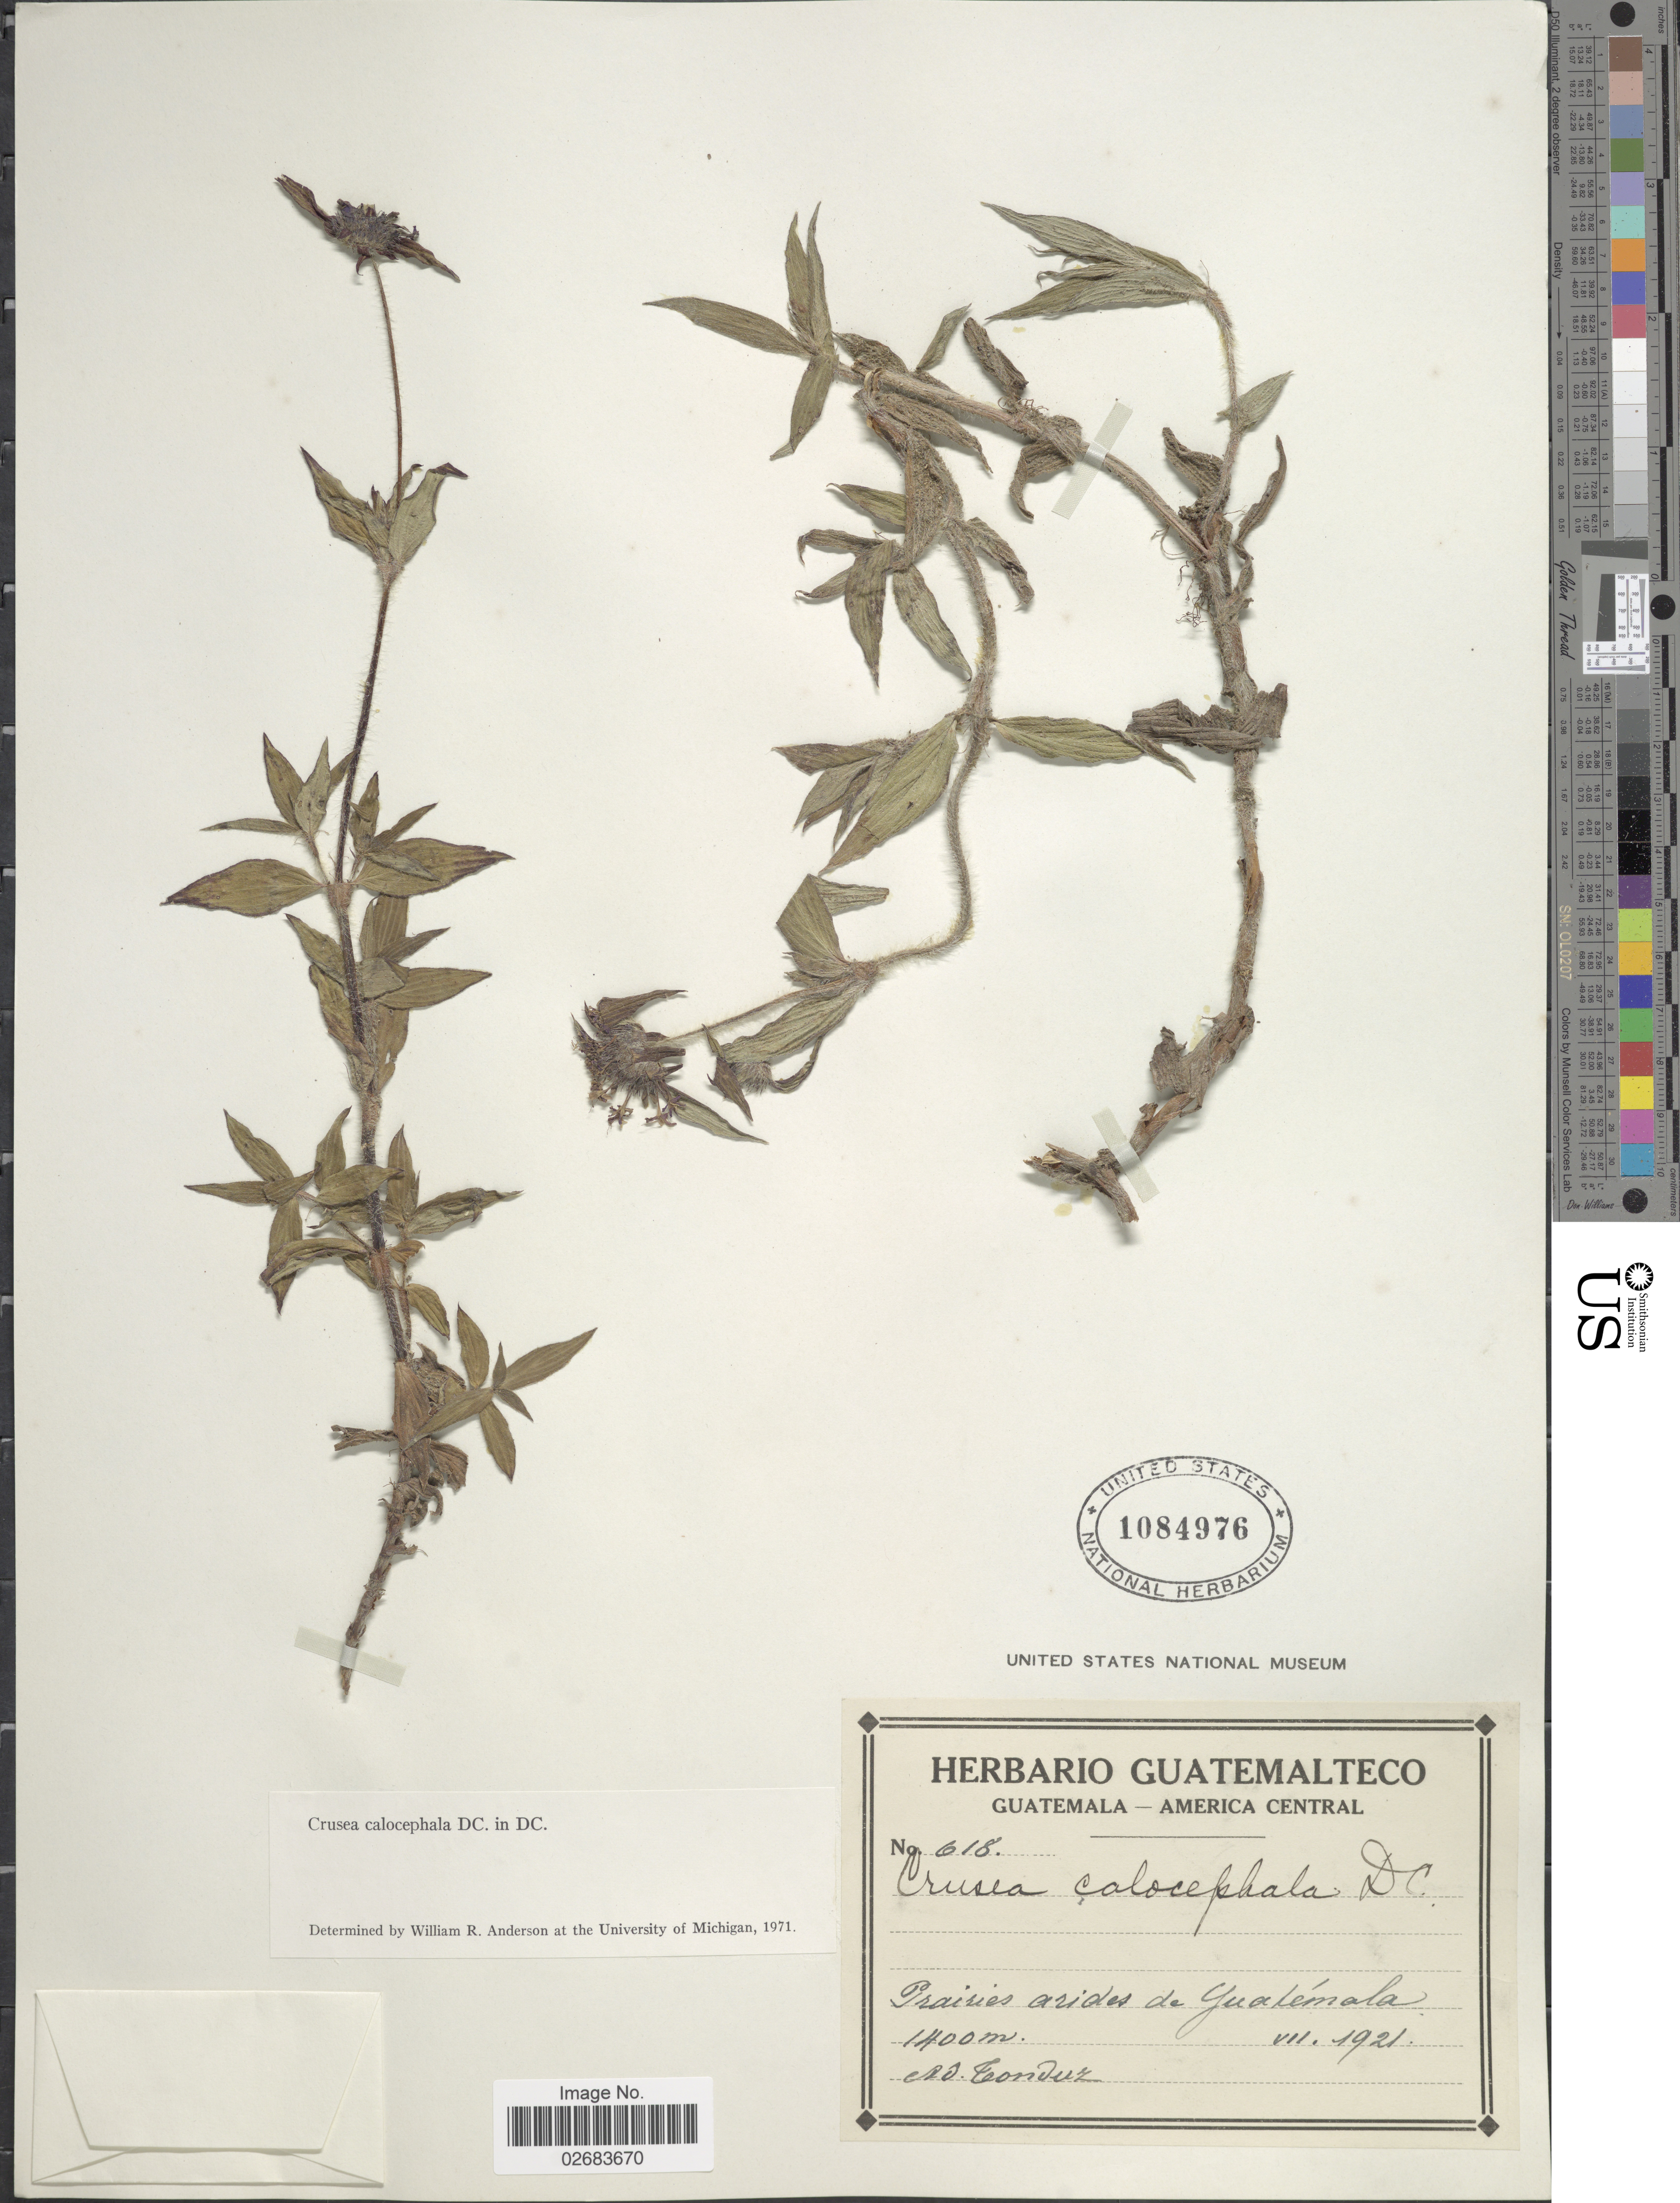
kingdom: Plantae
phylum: Tracheophyta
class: Magnoliopsida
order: Gentianales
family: Rubiaceae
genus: Crusea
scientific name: Crusea calocephala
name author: DC.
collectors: A. Tonduz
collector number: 618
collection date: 1921-07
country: Guatemala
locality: Prairies arides de Guatemala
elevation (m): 1400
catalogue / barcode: US 1084976